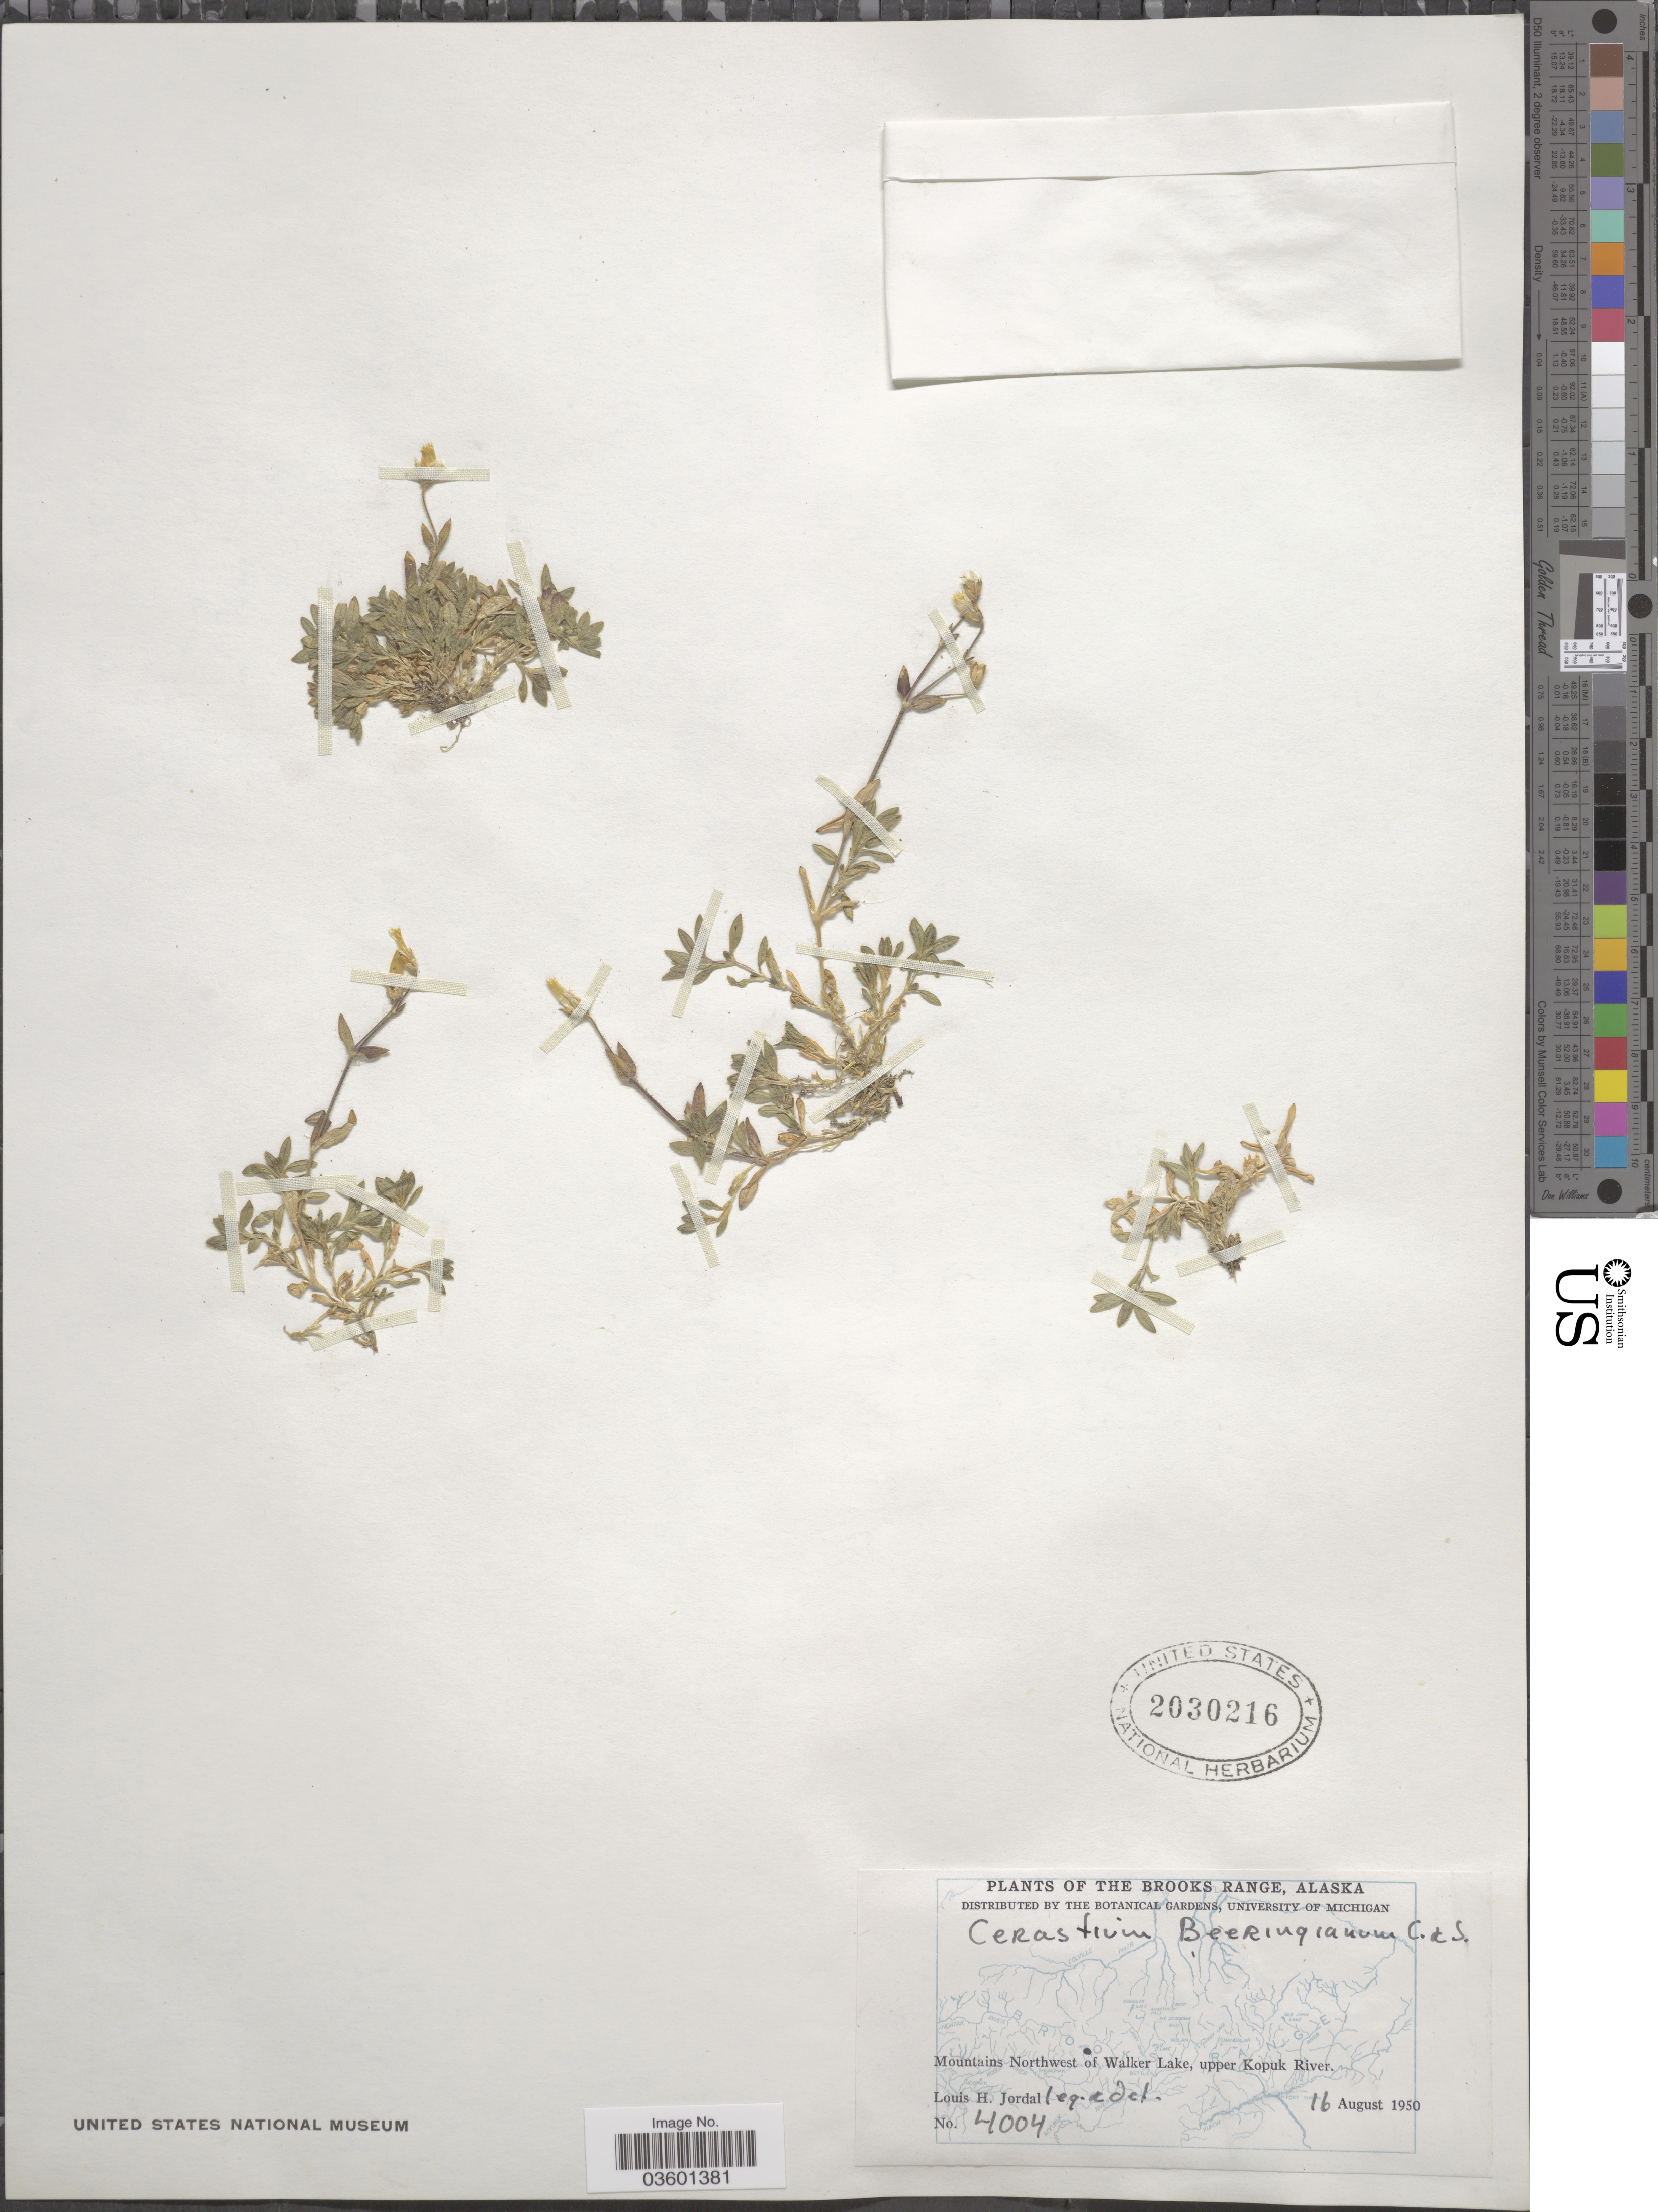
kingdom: Plantae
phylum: Tracheophyta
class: Magnoliopsida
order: Caryophyllales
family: Caryophyllaceae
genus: Cerastium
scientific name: Cerastium beeringianum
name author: Cham. & Schltdl.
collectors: L. Jordal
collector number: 4004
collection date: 1950-08-16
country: United States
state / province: Alaska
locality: The Brooks Range. Mountains Northwest of Walker Lake, upper Kopuk River.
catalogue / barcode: US 2030216